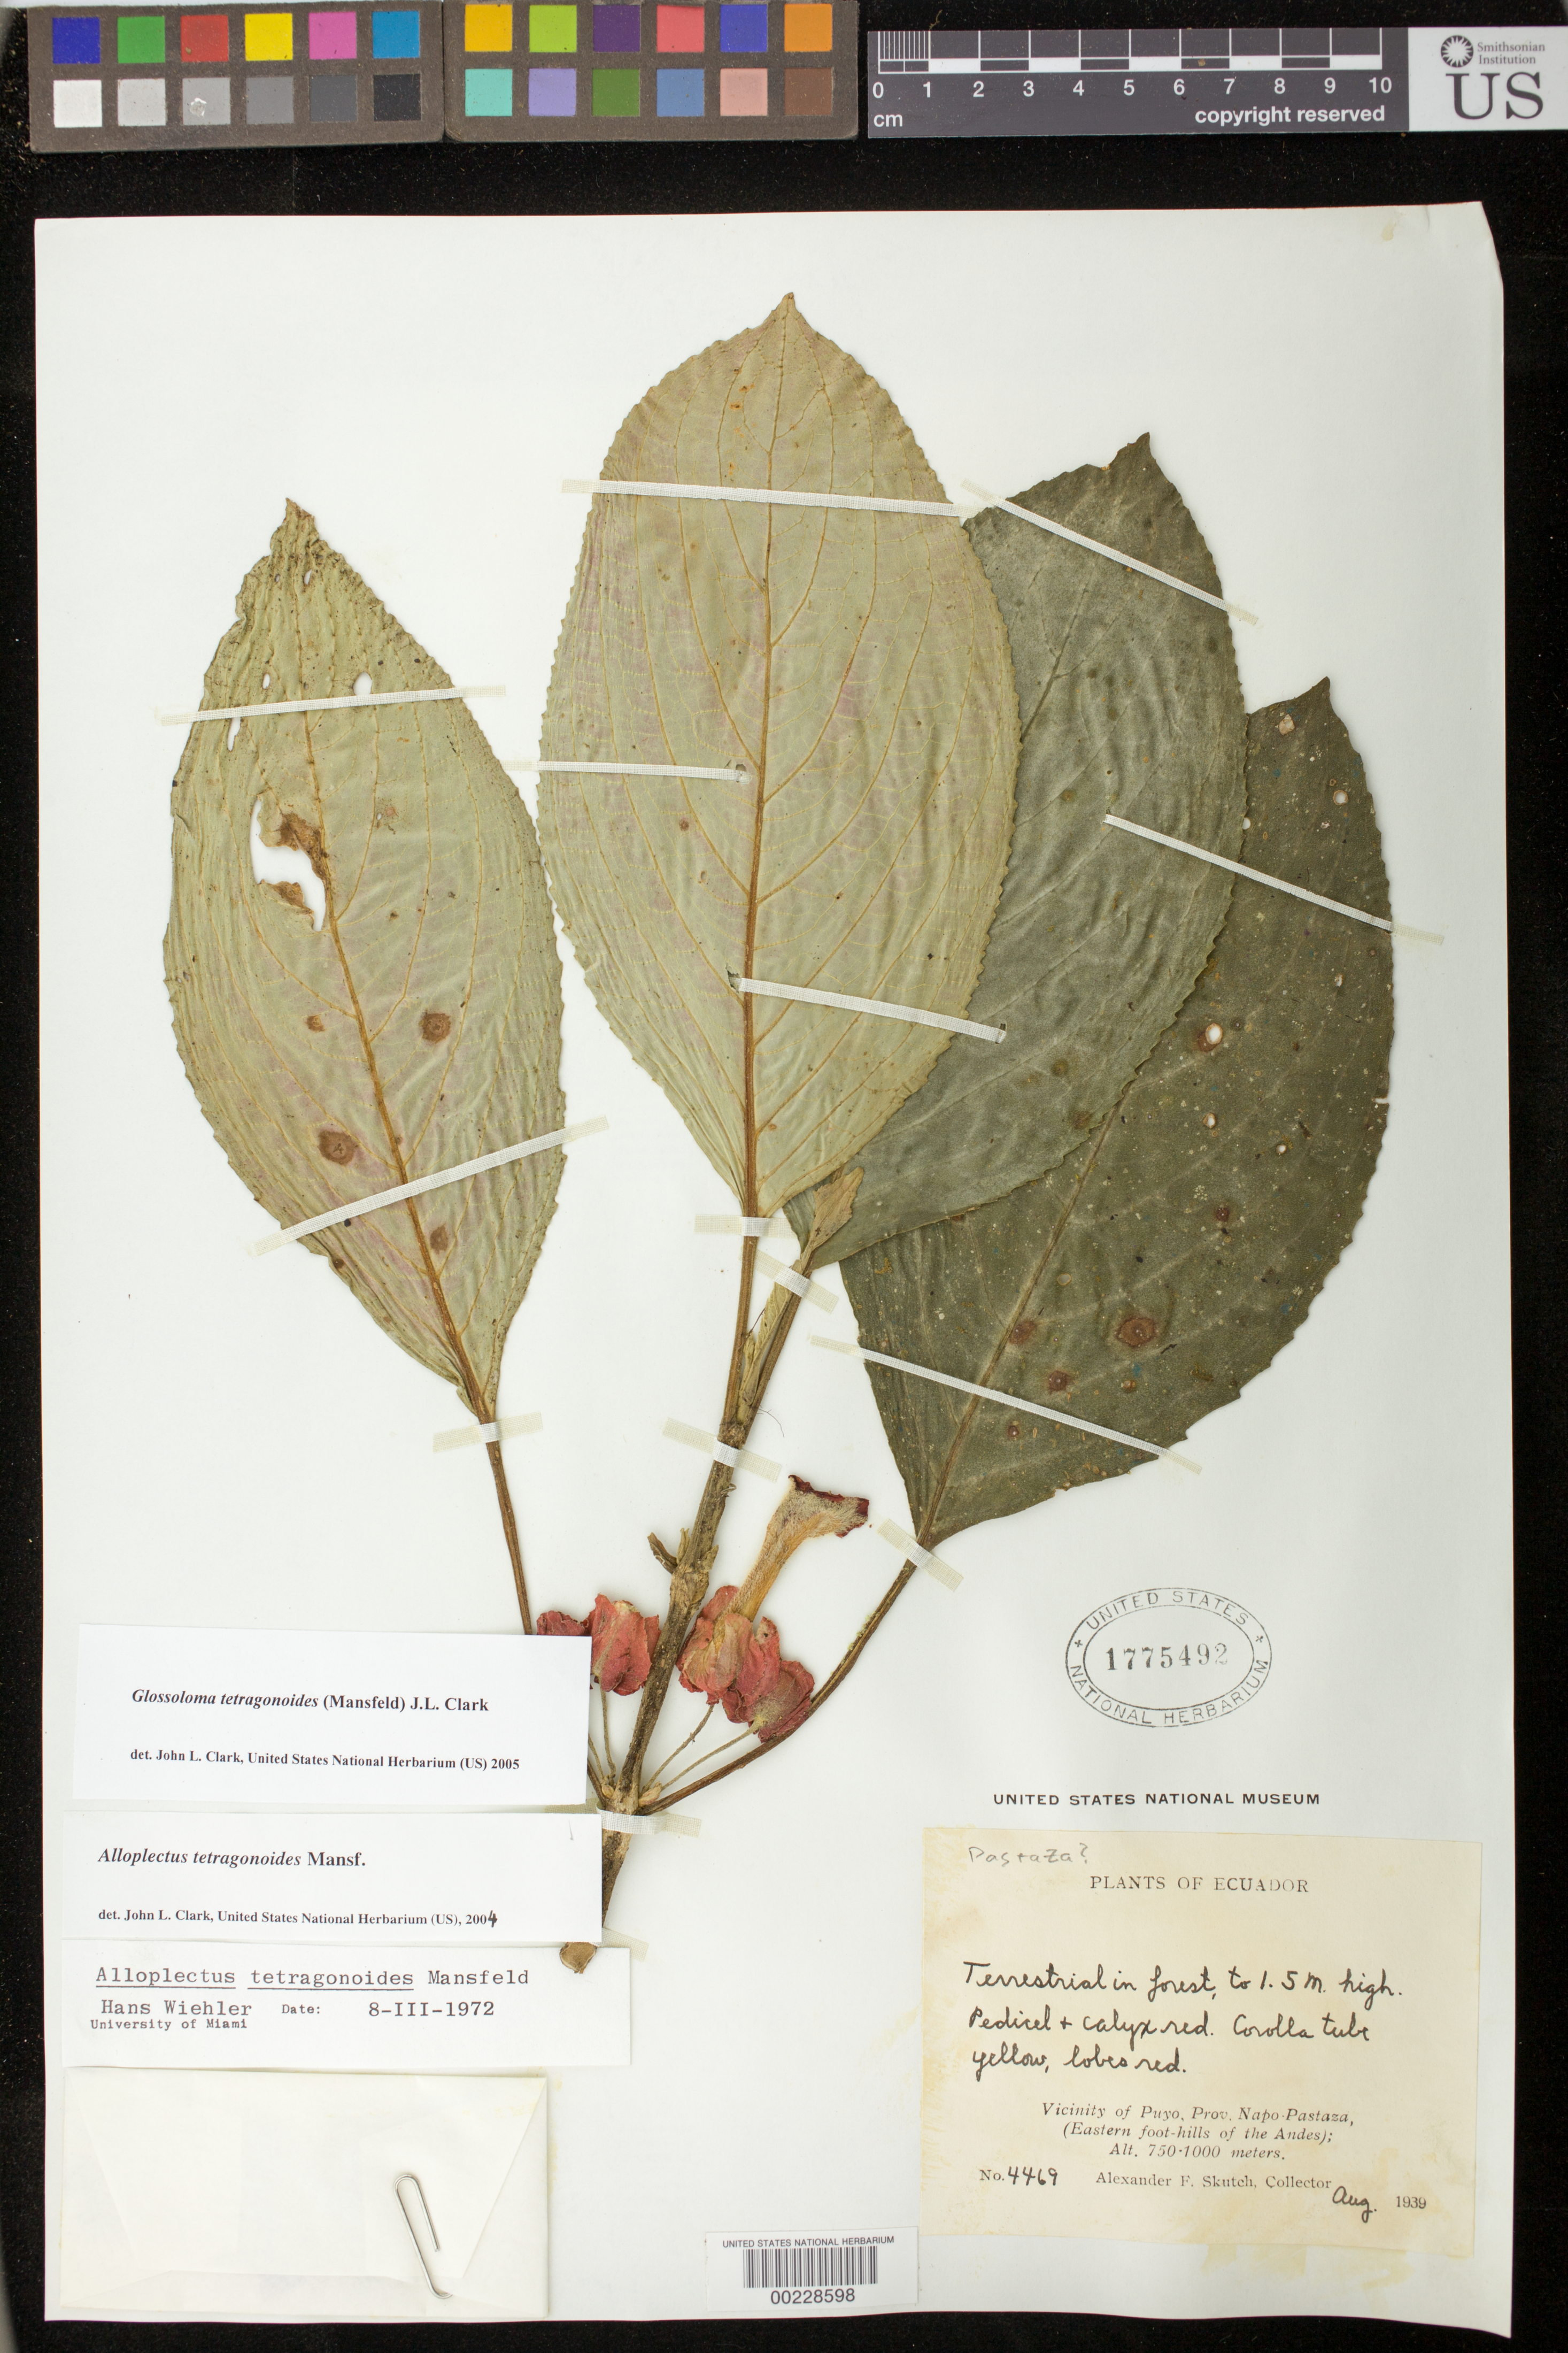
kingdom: Plantae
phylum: Tracheophyta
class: Magnoliopsida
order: Lamiales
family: Gesneriaceae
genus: Glossoloma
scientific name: Glossoloma tetragonoides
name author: (Mansf.) J.L. Clark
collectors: A. F. Skutch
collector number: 4469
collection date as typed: Aug 1939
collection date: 1939-08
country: Ecuador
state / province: Napo / Pastaza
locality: Vicinity of Puyo (eastern foot-hills of the Andes)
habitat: In forest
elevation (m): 750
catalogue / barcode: US 1775492